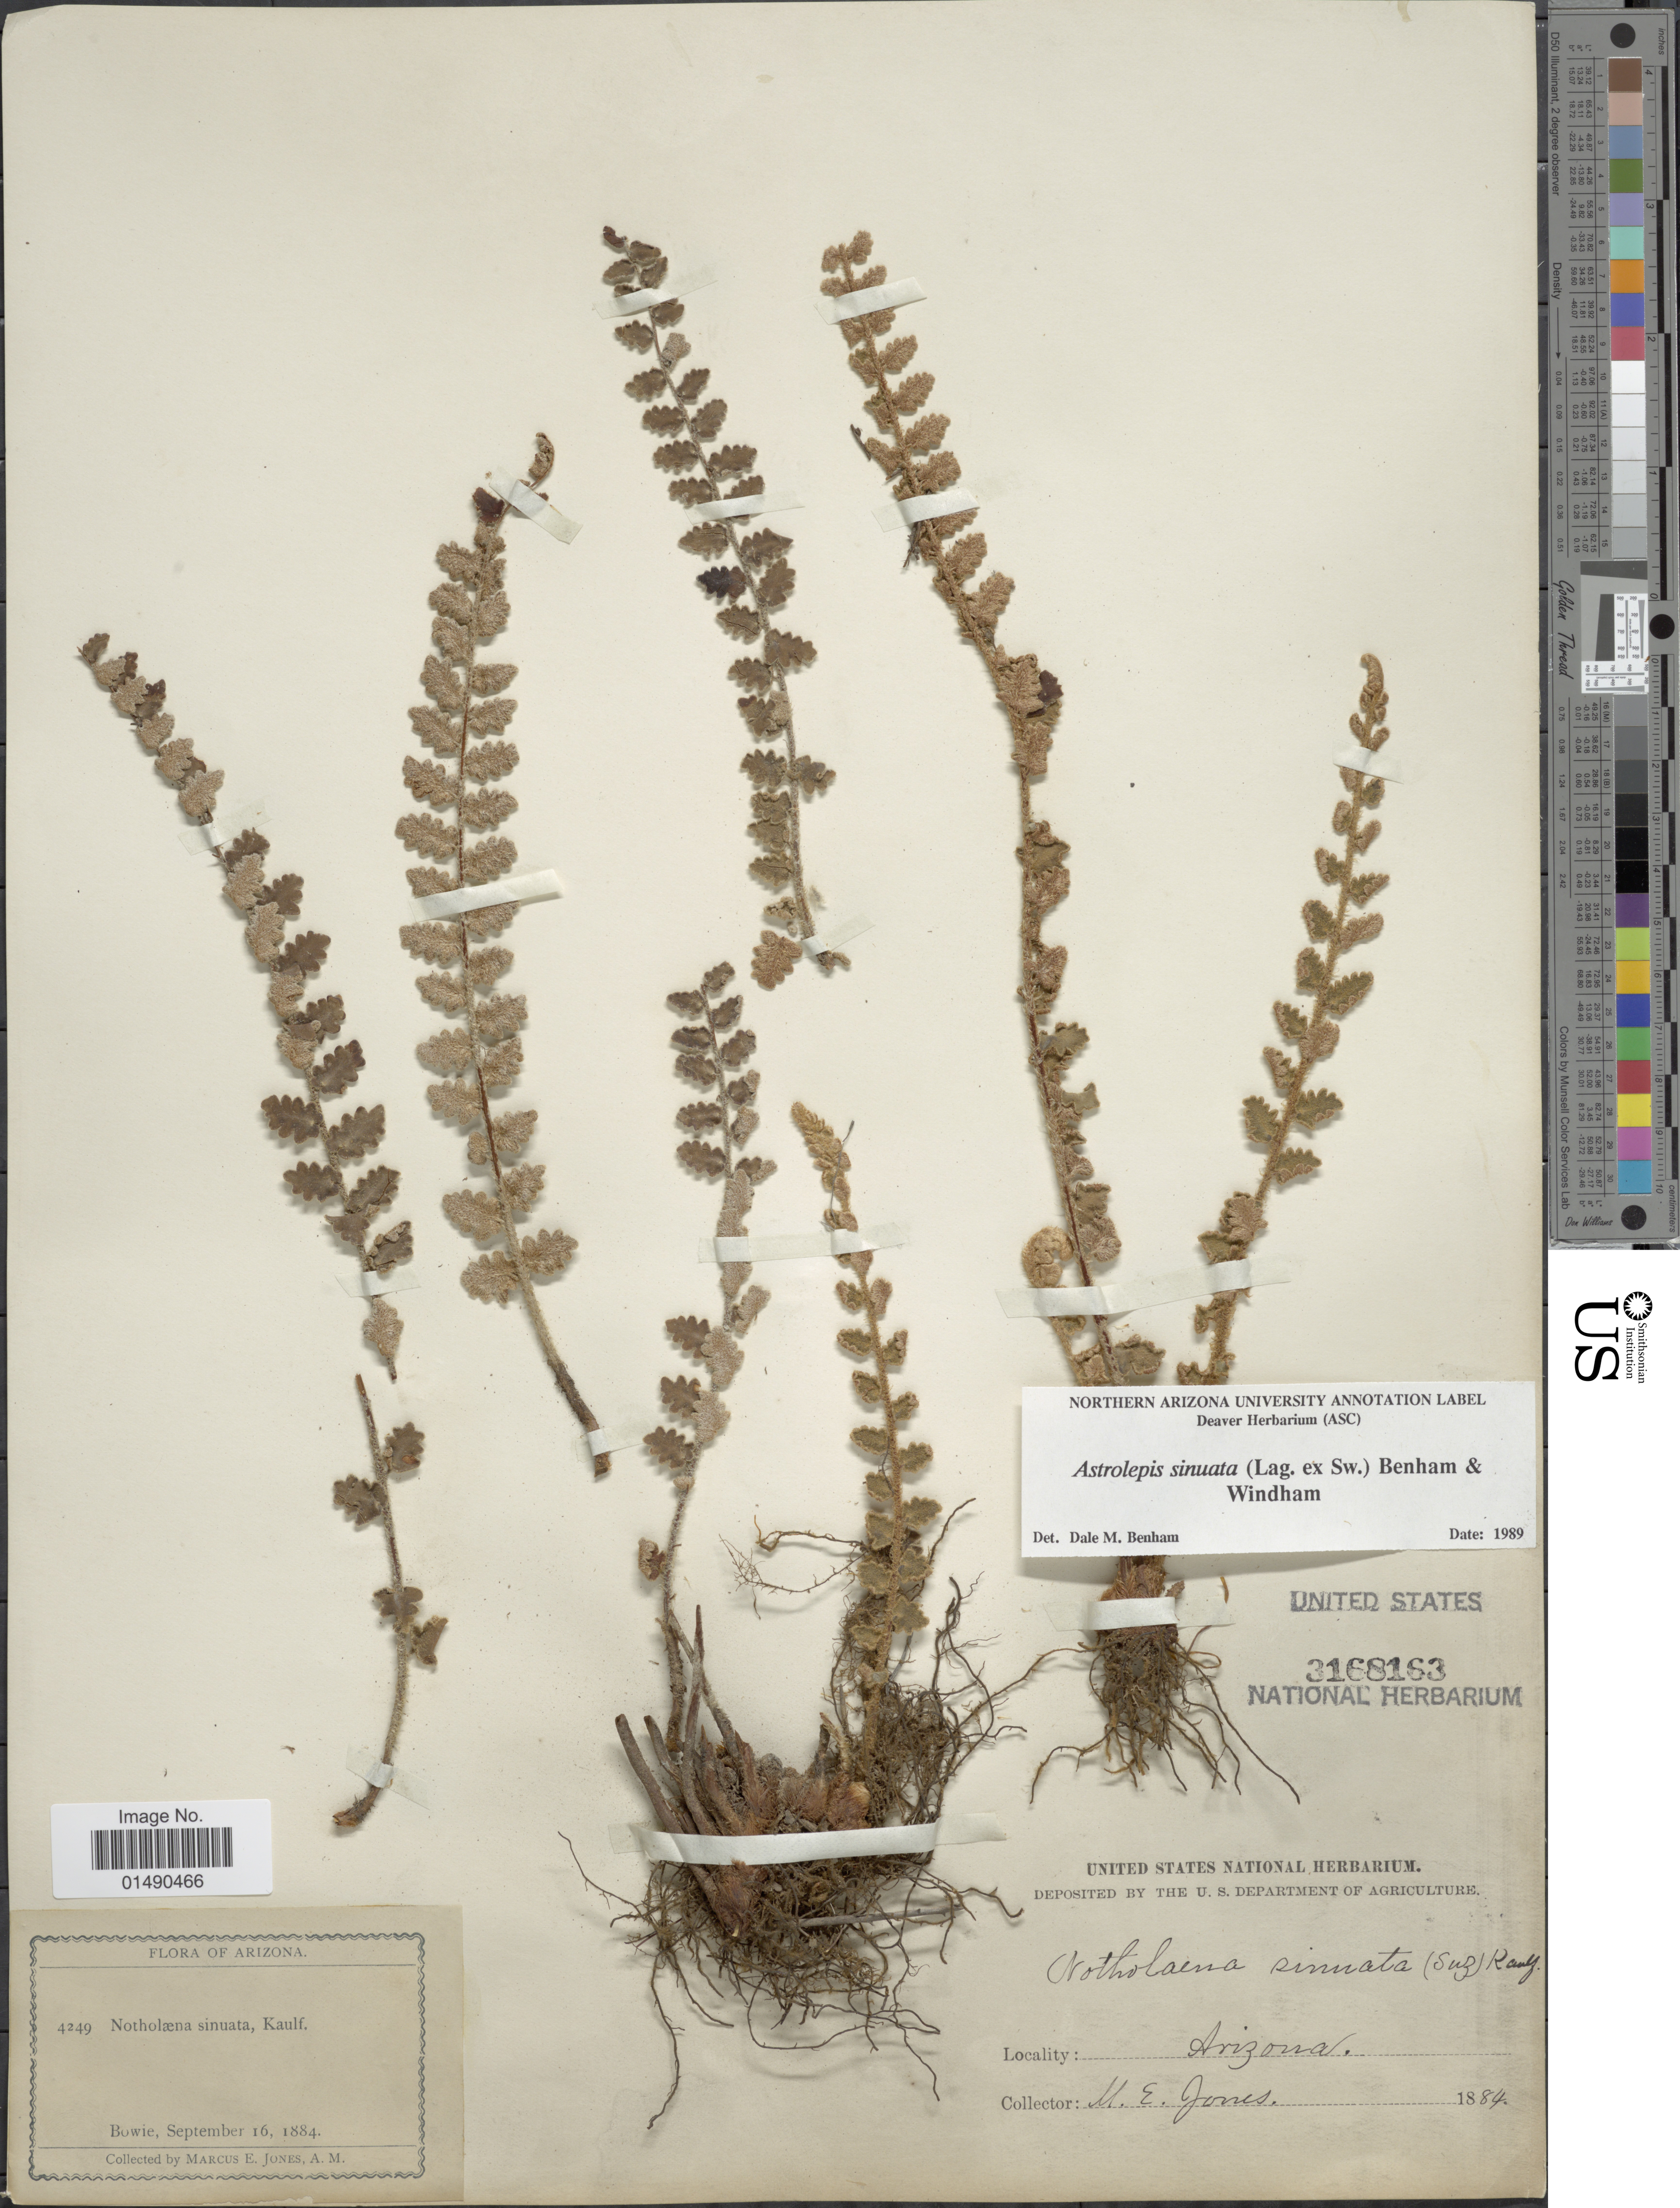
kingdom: Plantae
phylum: Tracheophyta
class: Polypodiopsida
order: Polypodiales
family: Pteridaceae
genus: Astrolepis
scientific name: Astrolepis integerrima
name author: (Hook.) D.M. Benham & Windham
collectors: M. E. Jones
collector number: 4249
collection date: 1884-09-16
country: United States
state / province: Arizona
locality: Bowie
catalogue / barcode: US 3168163